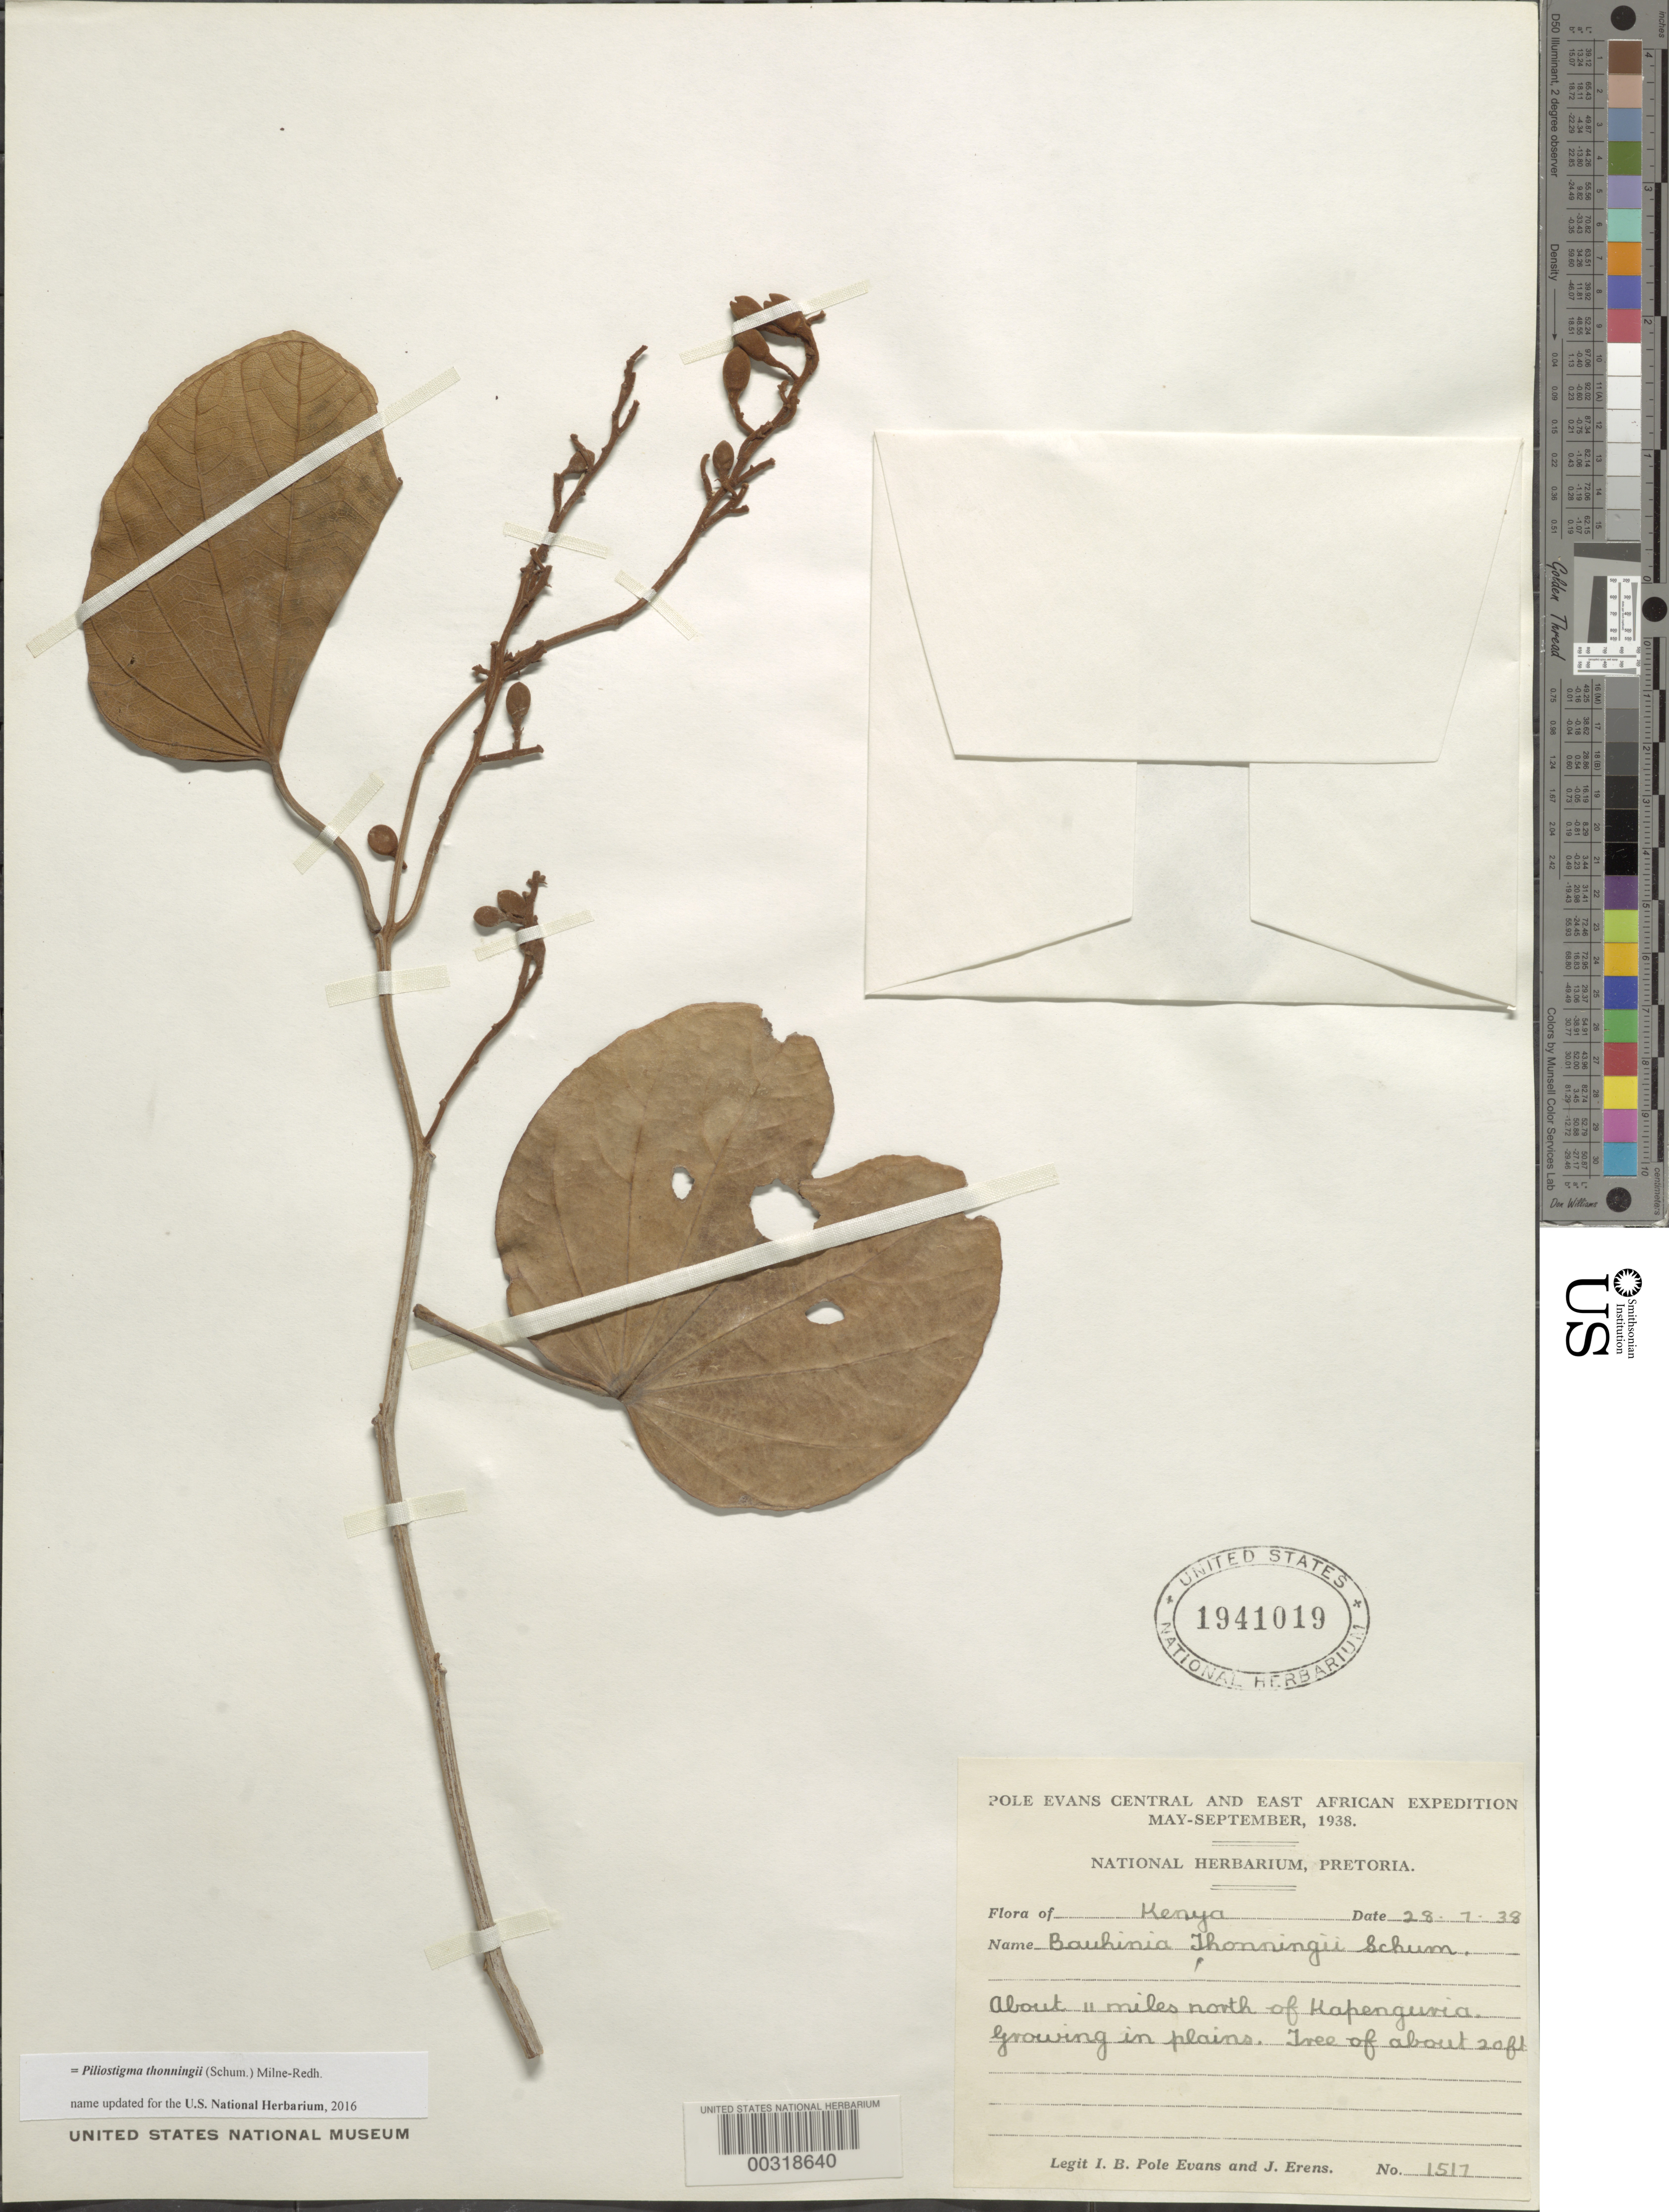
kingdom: Plantae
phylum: Tracheophyta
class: Magnoliopsida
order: Fabales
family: Fabaceae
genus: Piliostigma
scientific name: Piliostigma thonningii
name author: (Schumach.) Milne-Redh.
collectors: I. B. Pole-Evans & J. Erens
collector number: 1517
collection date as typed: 28 Jul 1938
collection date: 1938-07-28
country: Kenya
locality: Ca 11 mi n of kapenguria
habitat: Plains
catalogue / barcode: US 1941019